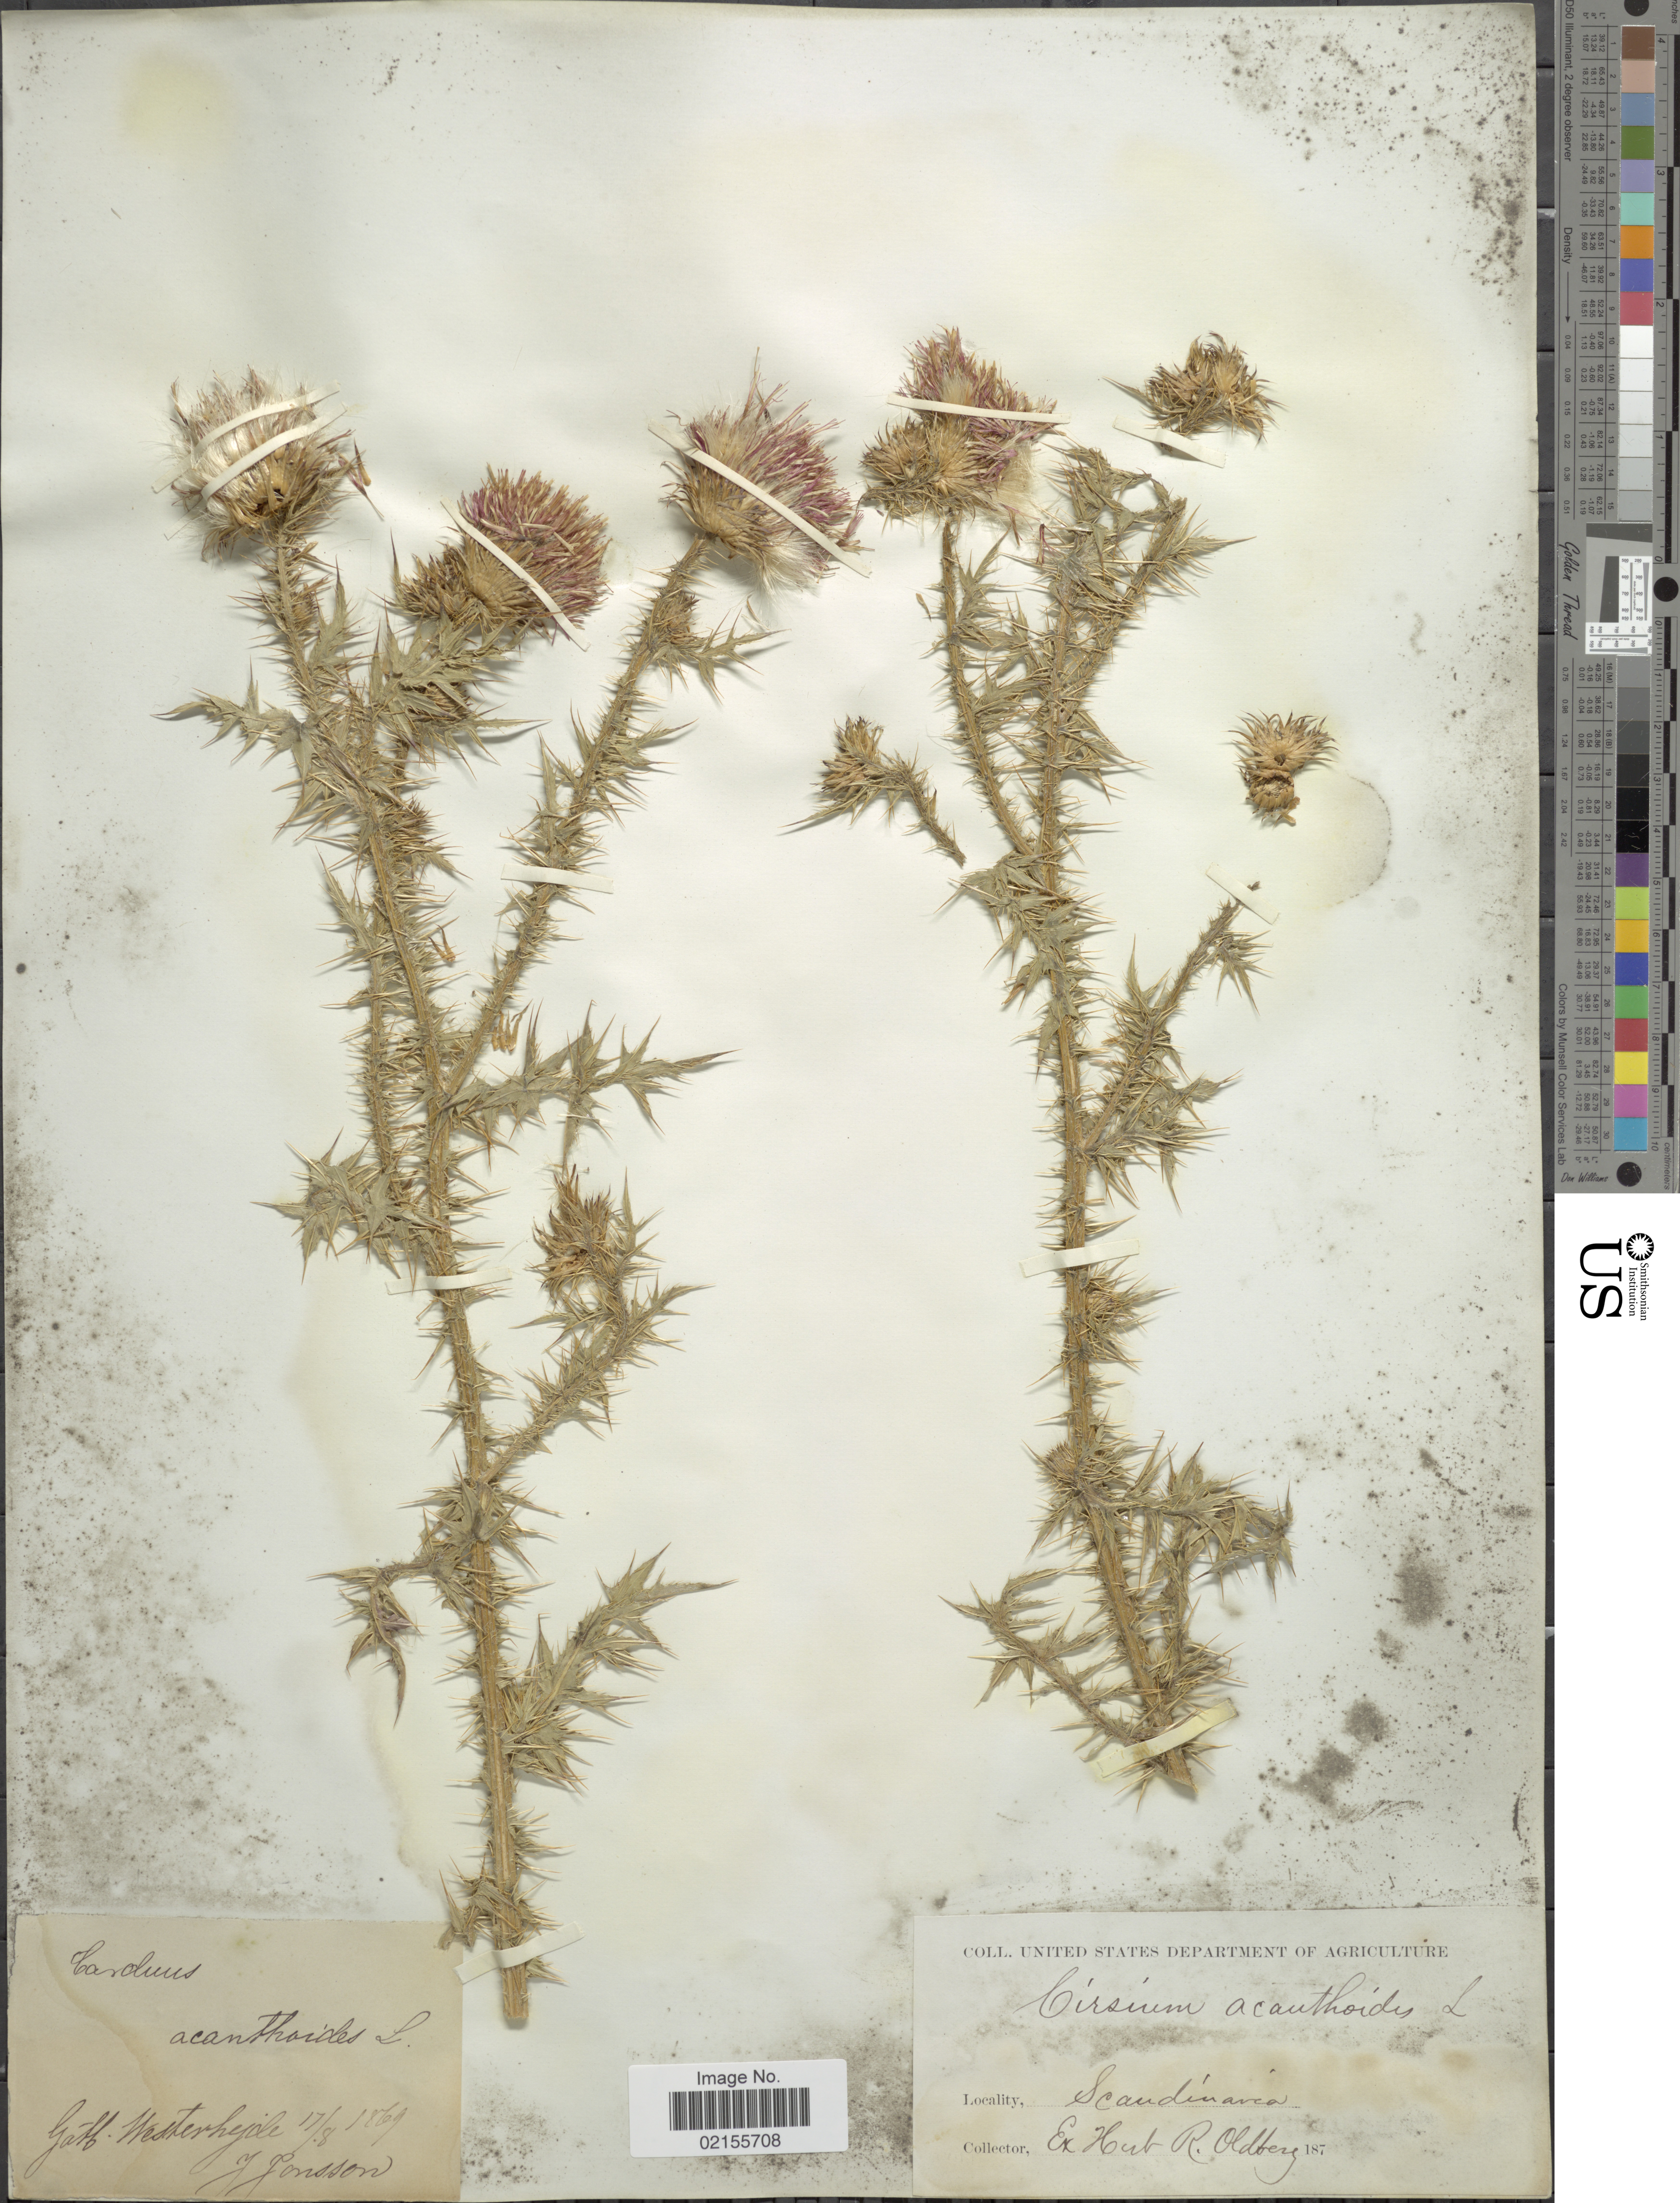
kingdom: Plantae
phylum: Tracheophyta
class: Magnoliopsida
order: Asterales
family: Asteraceae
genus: Carduus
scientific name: Carduus acanthoides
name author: L.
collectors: J. Jonsson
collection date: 1869-08-17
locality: [illegible text] Westerhyle, Scandinavia[interpreted]